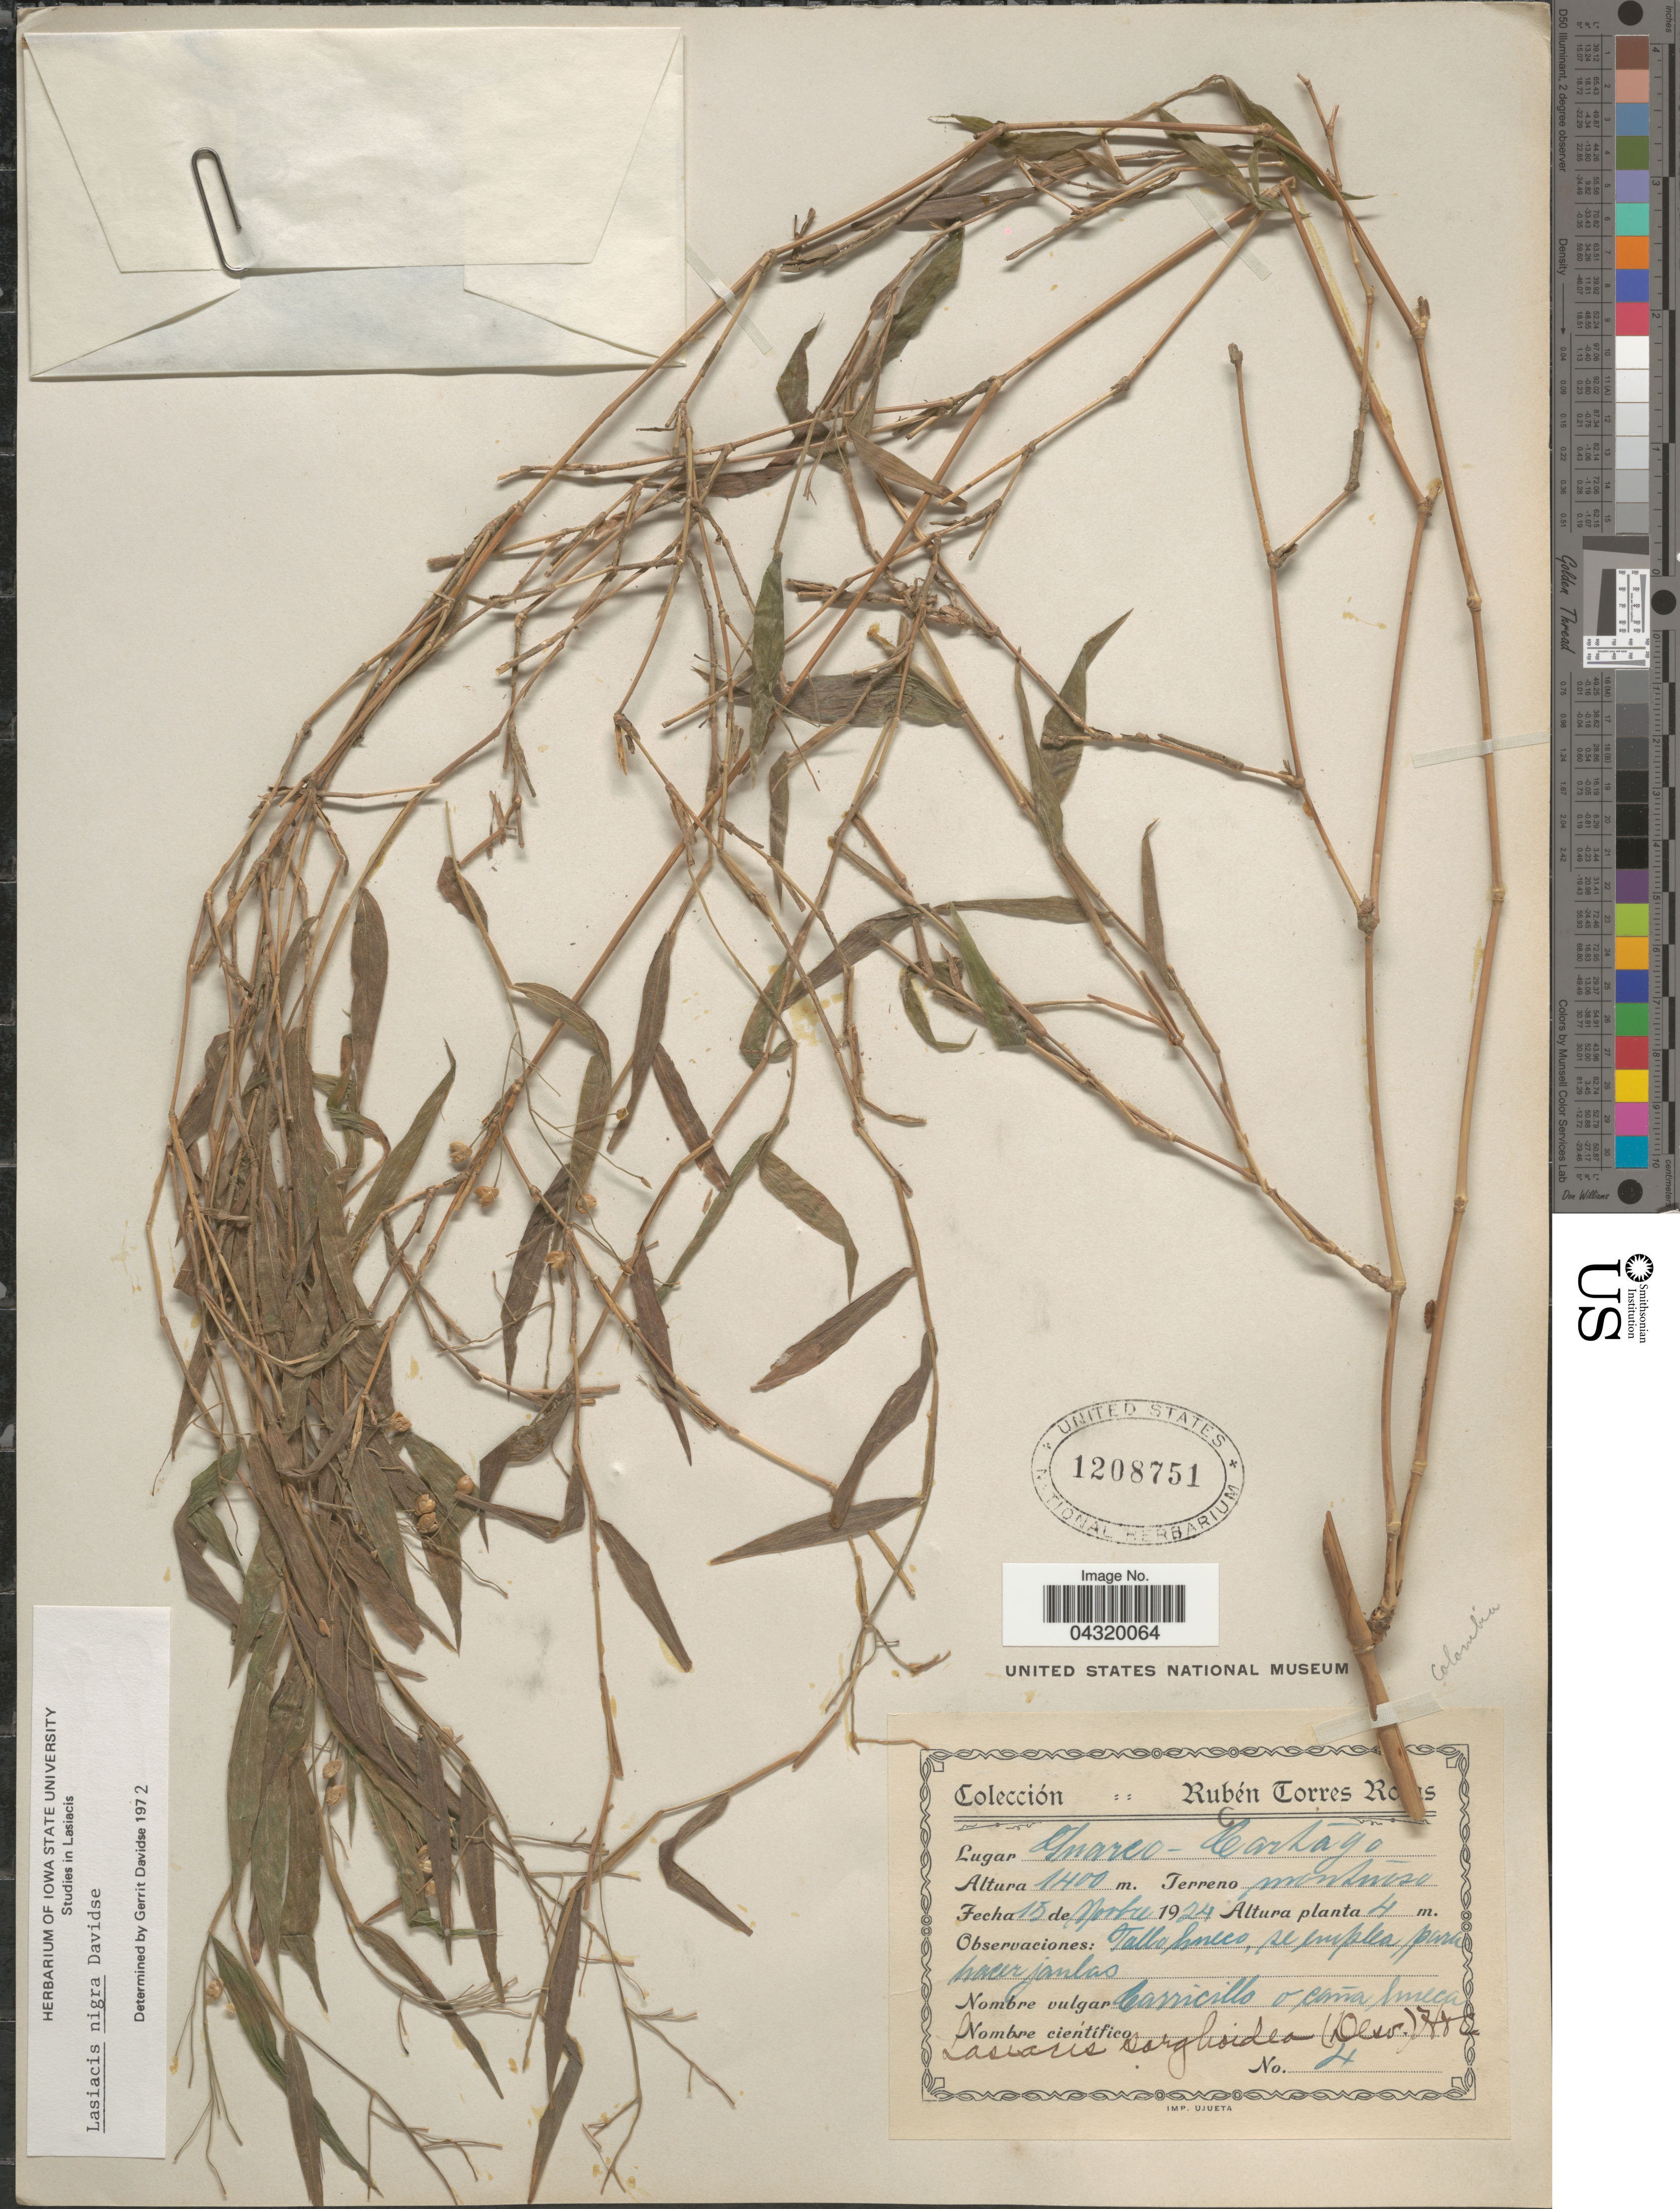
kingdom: Plantae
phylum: Tracheophyta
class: Liliopsida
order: Poales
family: Poaceae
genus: Lasiacis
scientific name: Lasiacis nigra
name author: Davidse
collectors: R. Torres-Rojas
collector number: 4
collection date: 1924-11-15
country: Costa Rica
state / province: Cartago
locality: Guarco.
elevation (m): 1400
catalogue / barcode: US 1208751